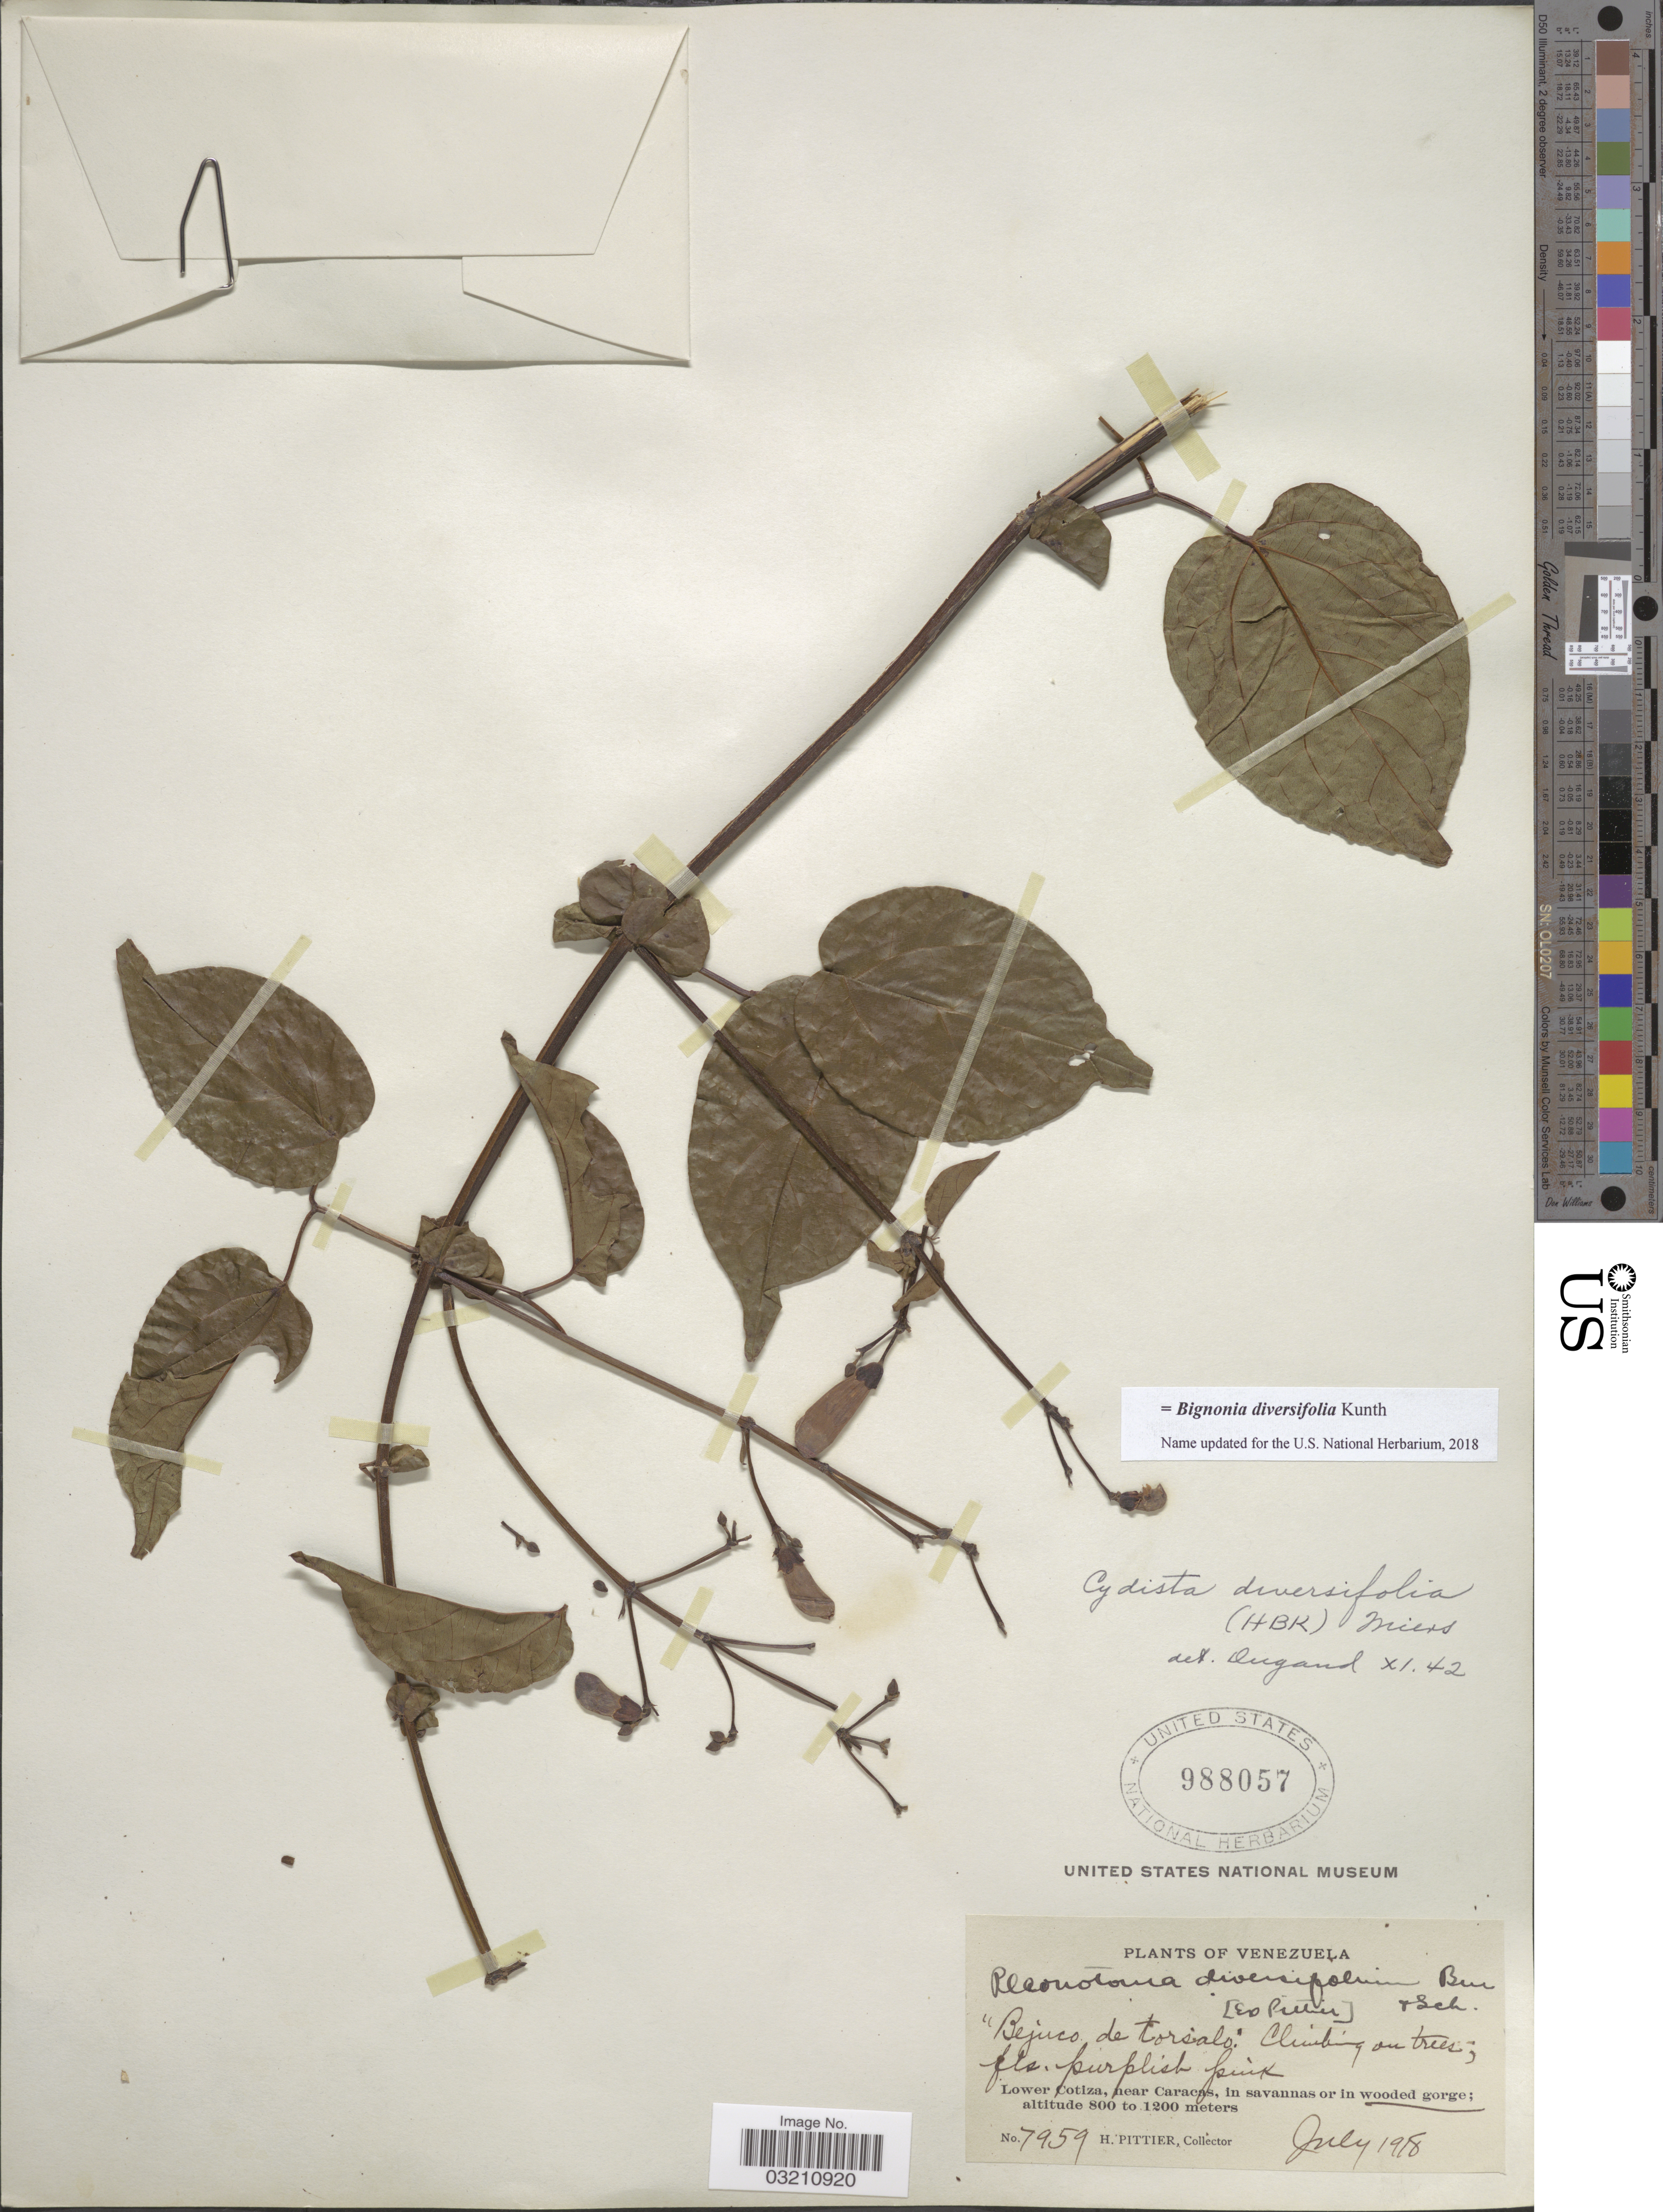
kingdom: Plantae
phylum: Tracheophyta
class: Magnoliopsida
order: Lamiales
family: Bignoniaceae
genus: Bignonia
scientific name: Bignonia diversifolia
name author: Kunth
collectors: H. F. Pittier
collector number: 7959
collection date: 1918-07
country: Venezuela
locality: Lower Cotiza, near Caracas.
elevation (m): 800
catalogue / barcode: US 988057